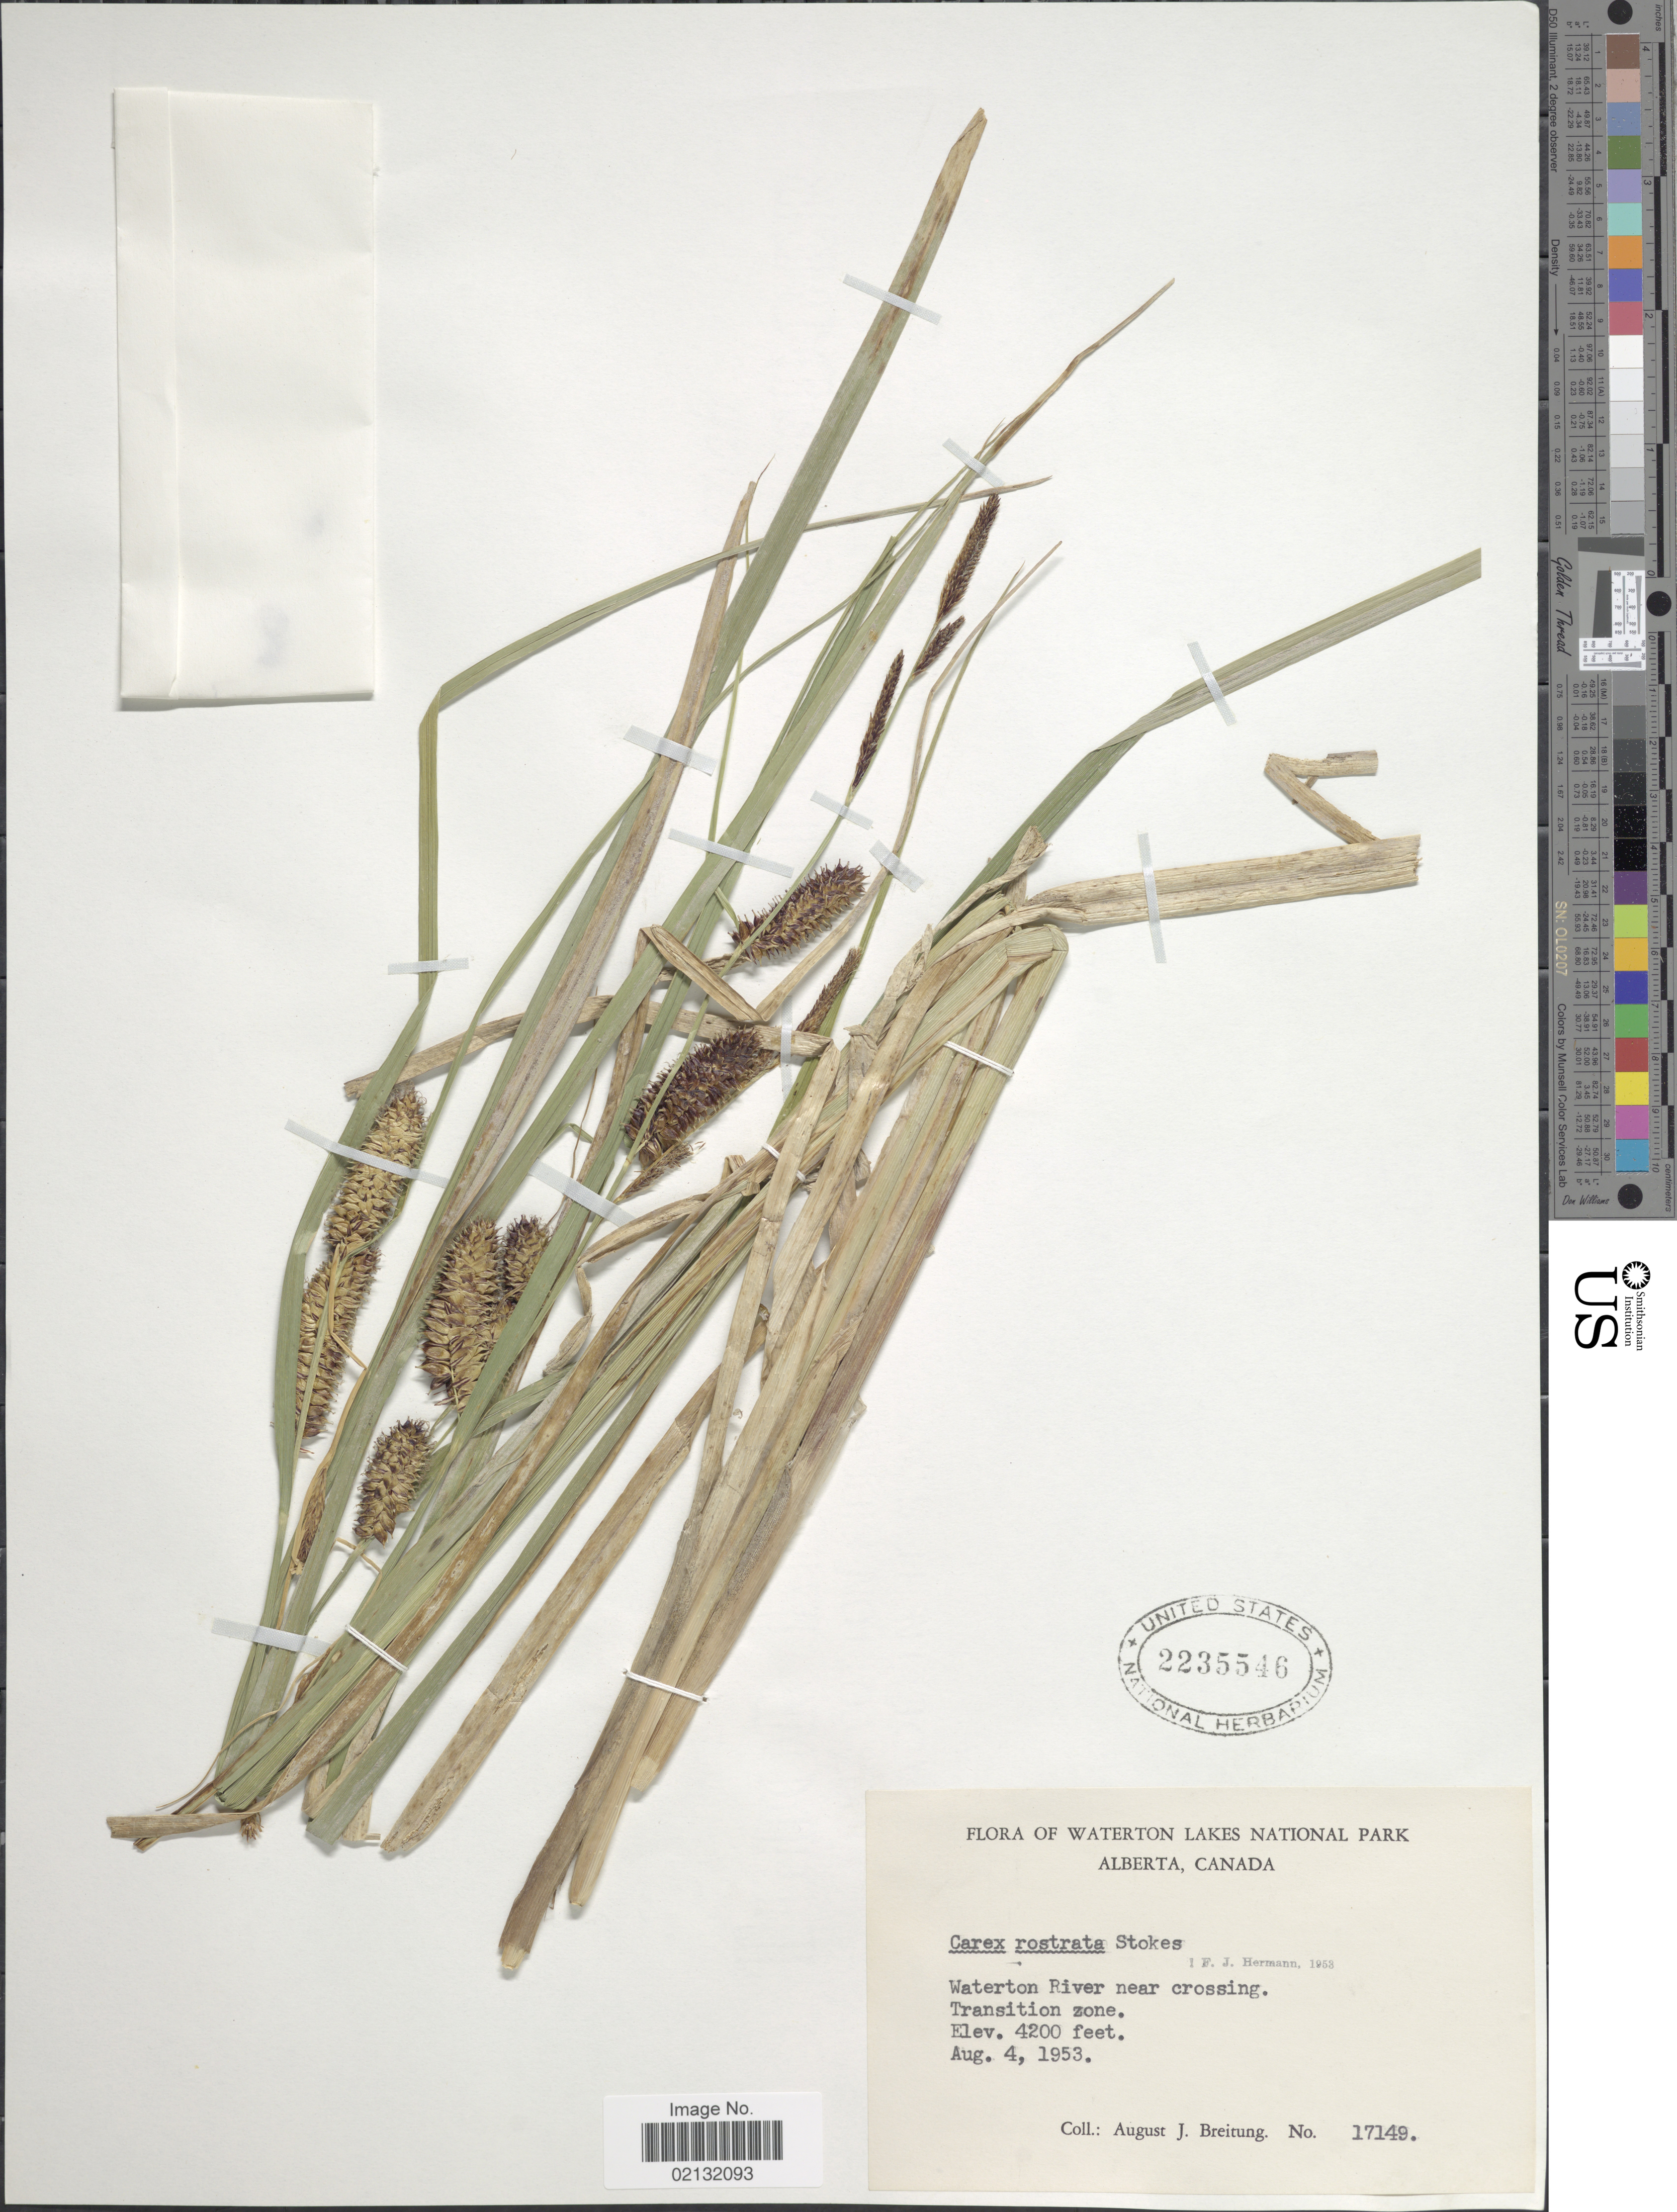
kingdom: Plantae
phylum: Tracheophyta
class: Liliopsida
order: Poales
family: Cyperaceae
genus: Carex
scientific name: Carex rostrata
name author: Stokes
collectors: A. Breitung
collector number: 17149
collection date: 1953-08-04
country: Canada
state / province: Alberta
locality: Waterton River near Crossing, Transition zone. Waterton Lakes National Park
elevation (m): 1280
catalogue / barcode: US 2235546